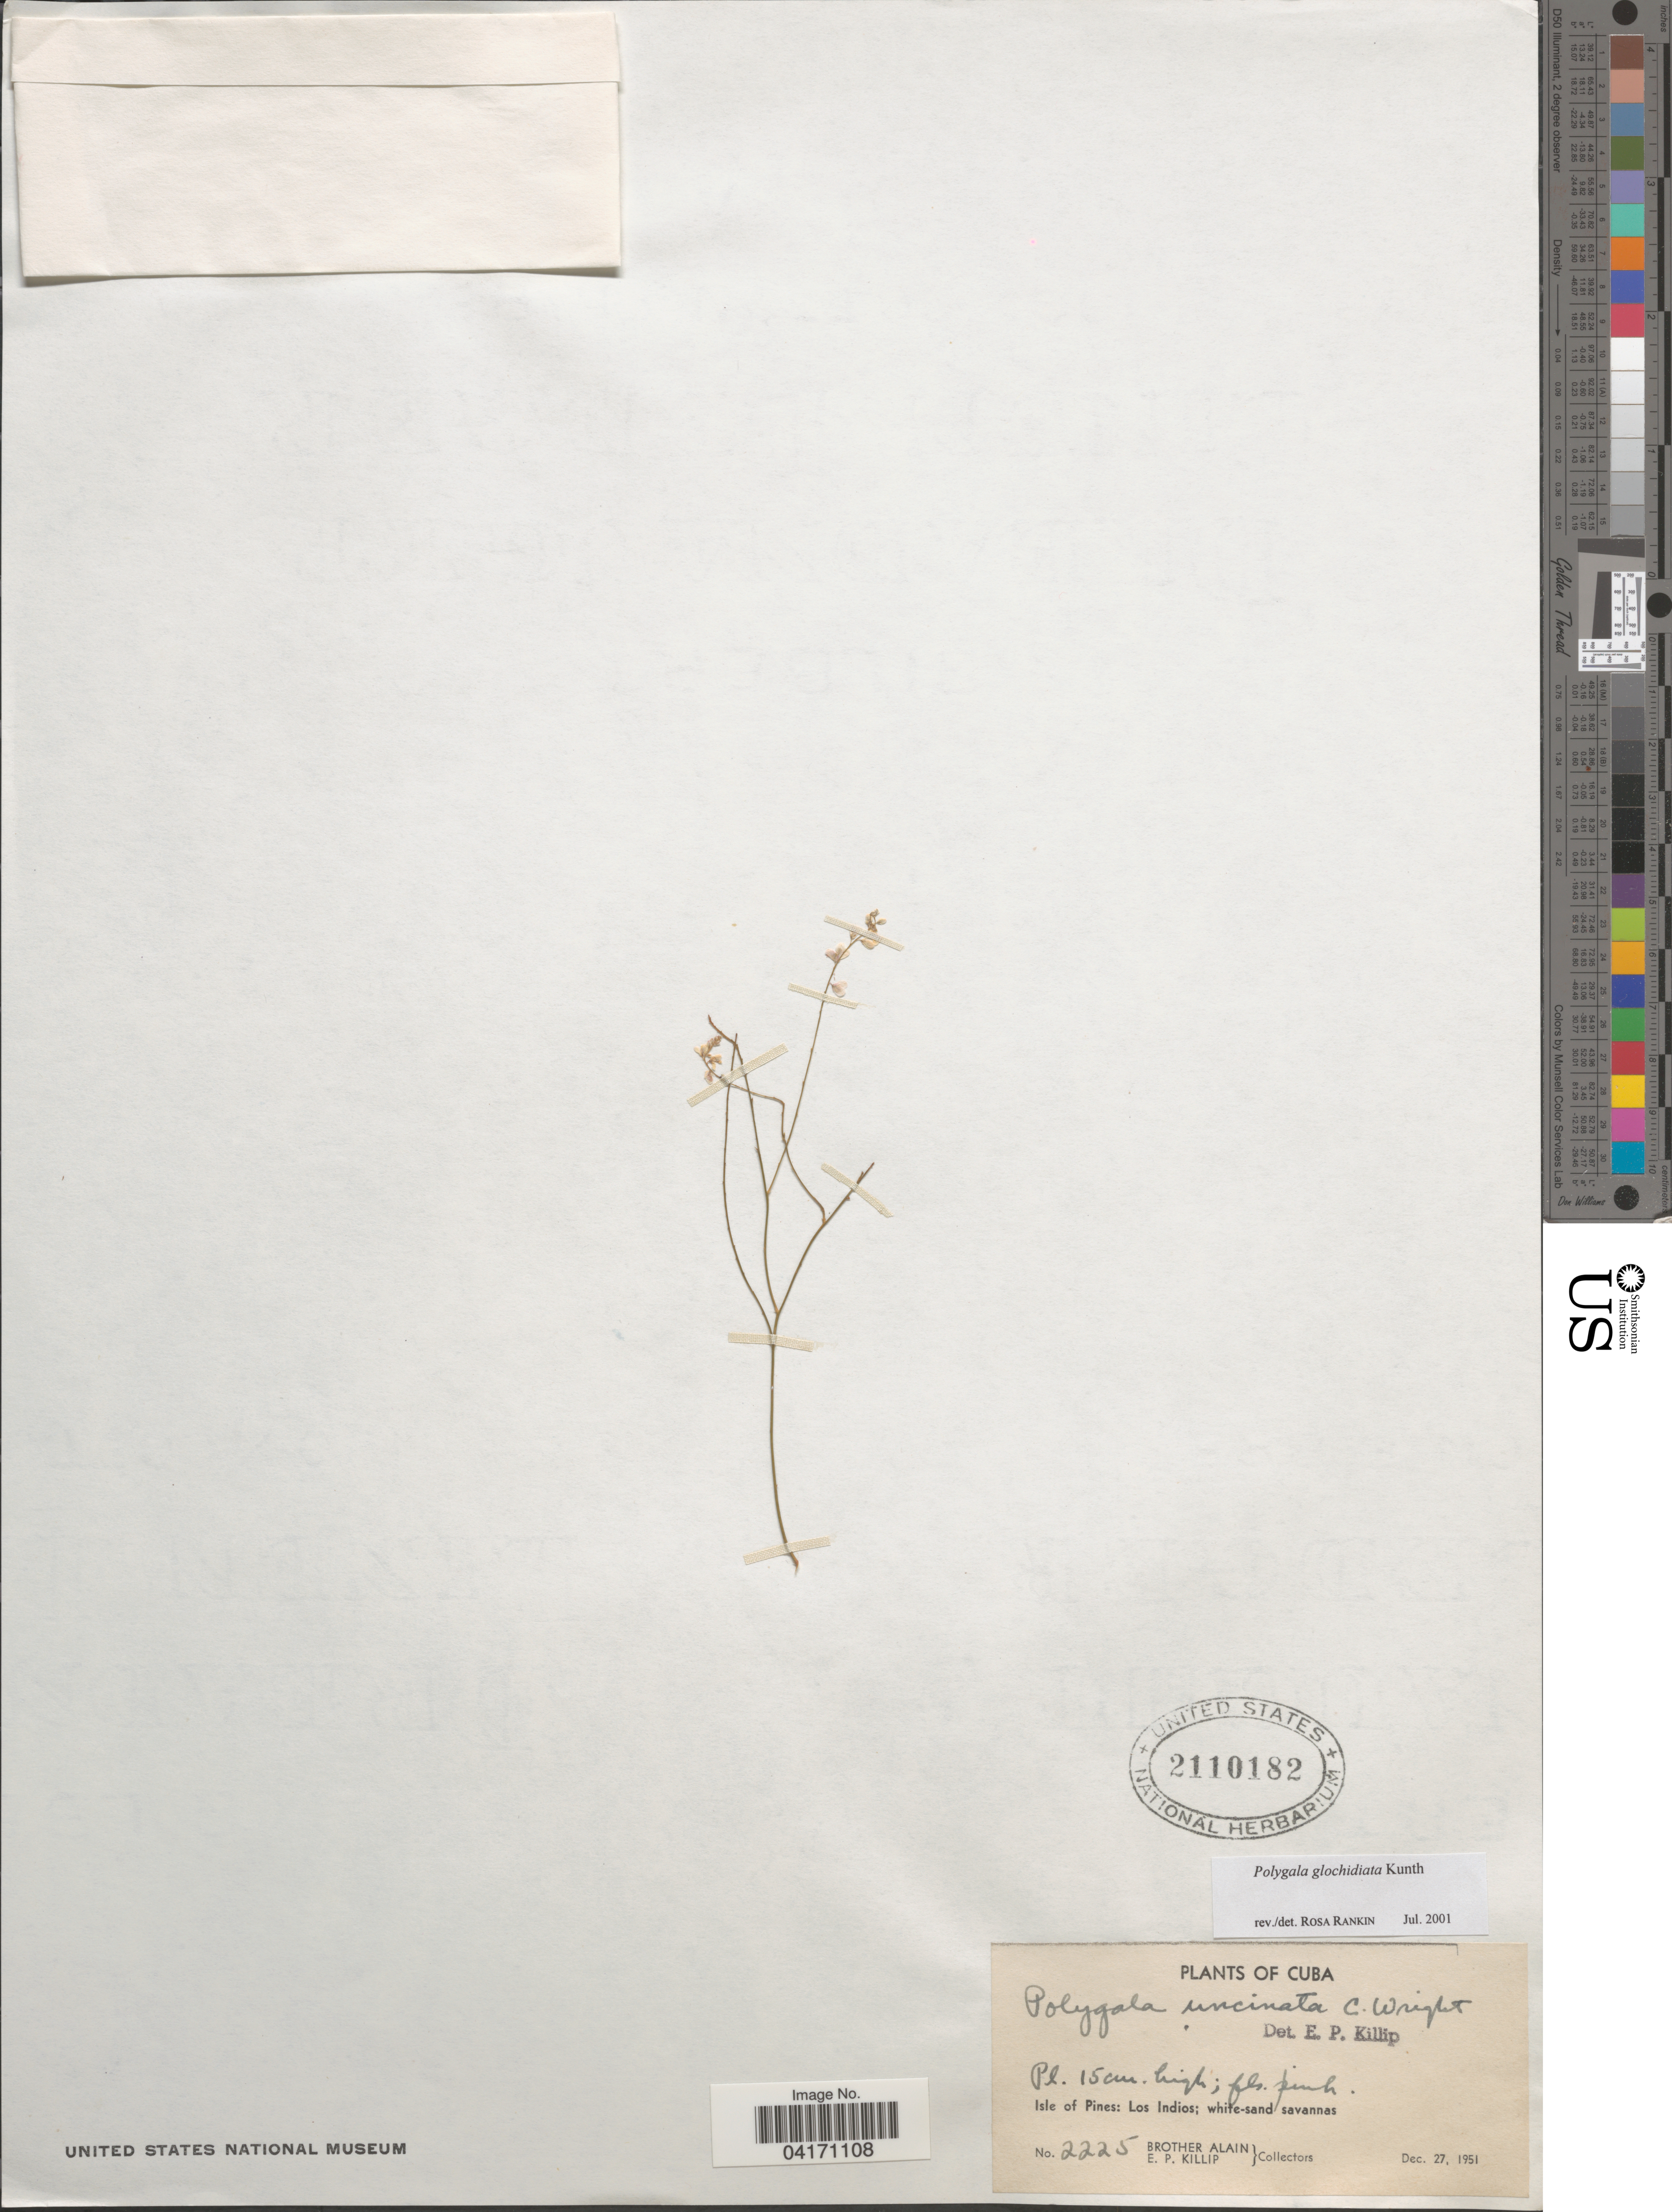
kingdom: Plantae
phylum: Tracheophyta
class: Magnoliopsida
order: Fabales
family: Polygalaceae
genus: Polygala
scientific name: Polygala glochidiata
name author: Kunth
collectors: Alain & E. P. Killip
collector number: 2225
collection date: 1951-12-27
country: Cuba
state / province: Isla de la Juventud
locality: Isle of Pines: Los Indios.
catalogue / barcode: US 2110182